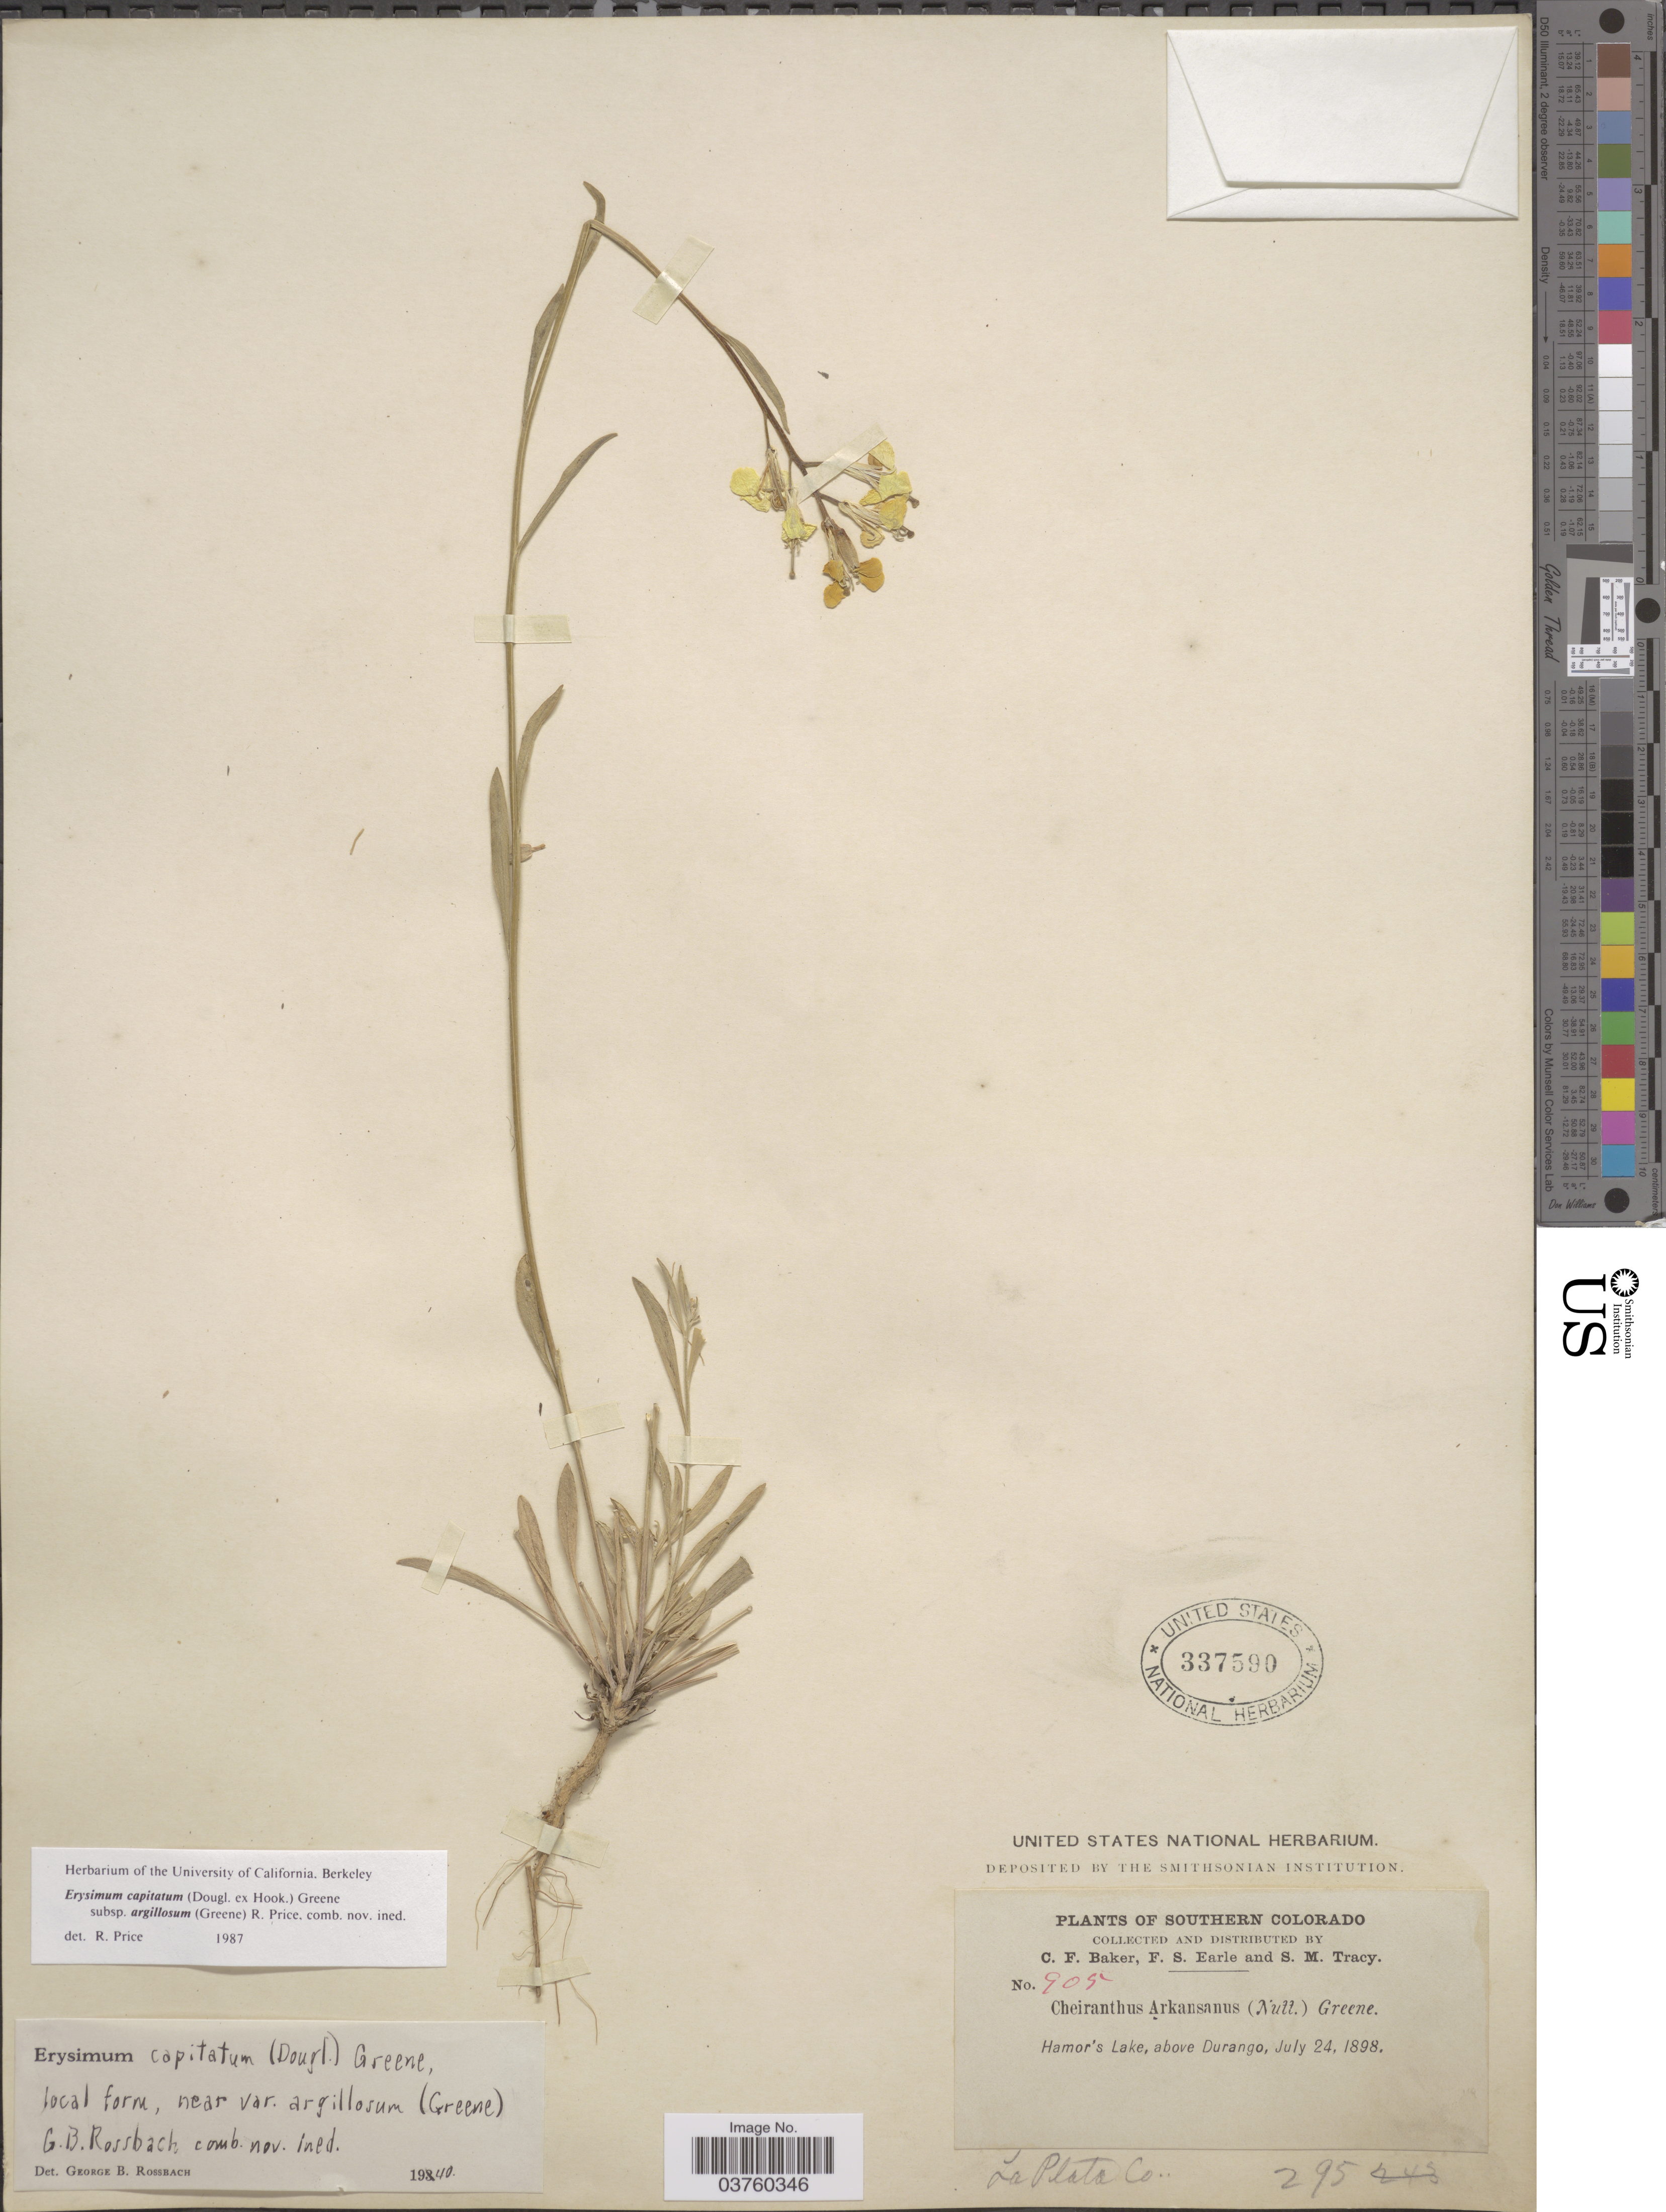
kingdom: Plantae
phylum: Tracheophyta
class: Magnoliopsida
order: Brassicales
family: Brassicaceae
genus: Erysimum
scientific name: Erysimum capitatum var. argillosum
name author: (Greene) R.J. Davis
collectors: C. F. Baker, F. S. Earle & S. M. Tracy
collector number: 905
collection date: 1898-07-24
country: United States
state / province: Colorado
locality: Southern Colorado. Hamor's Lake, above Durango. La Plata Co.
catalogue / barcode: US 337590